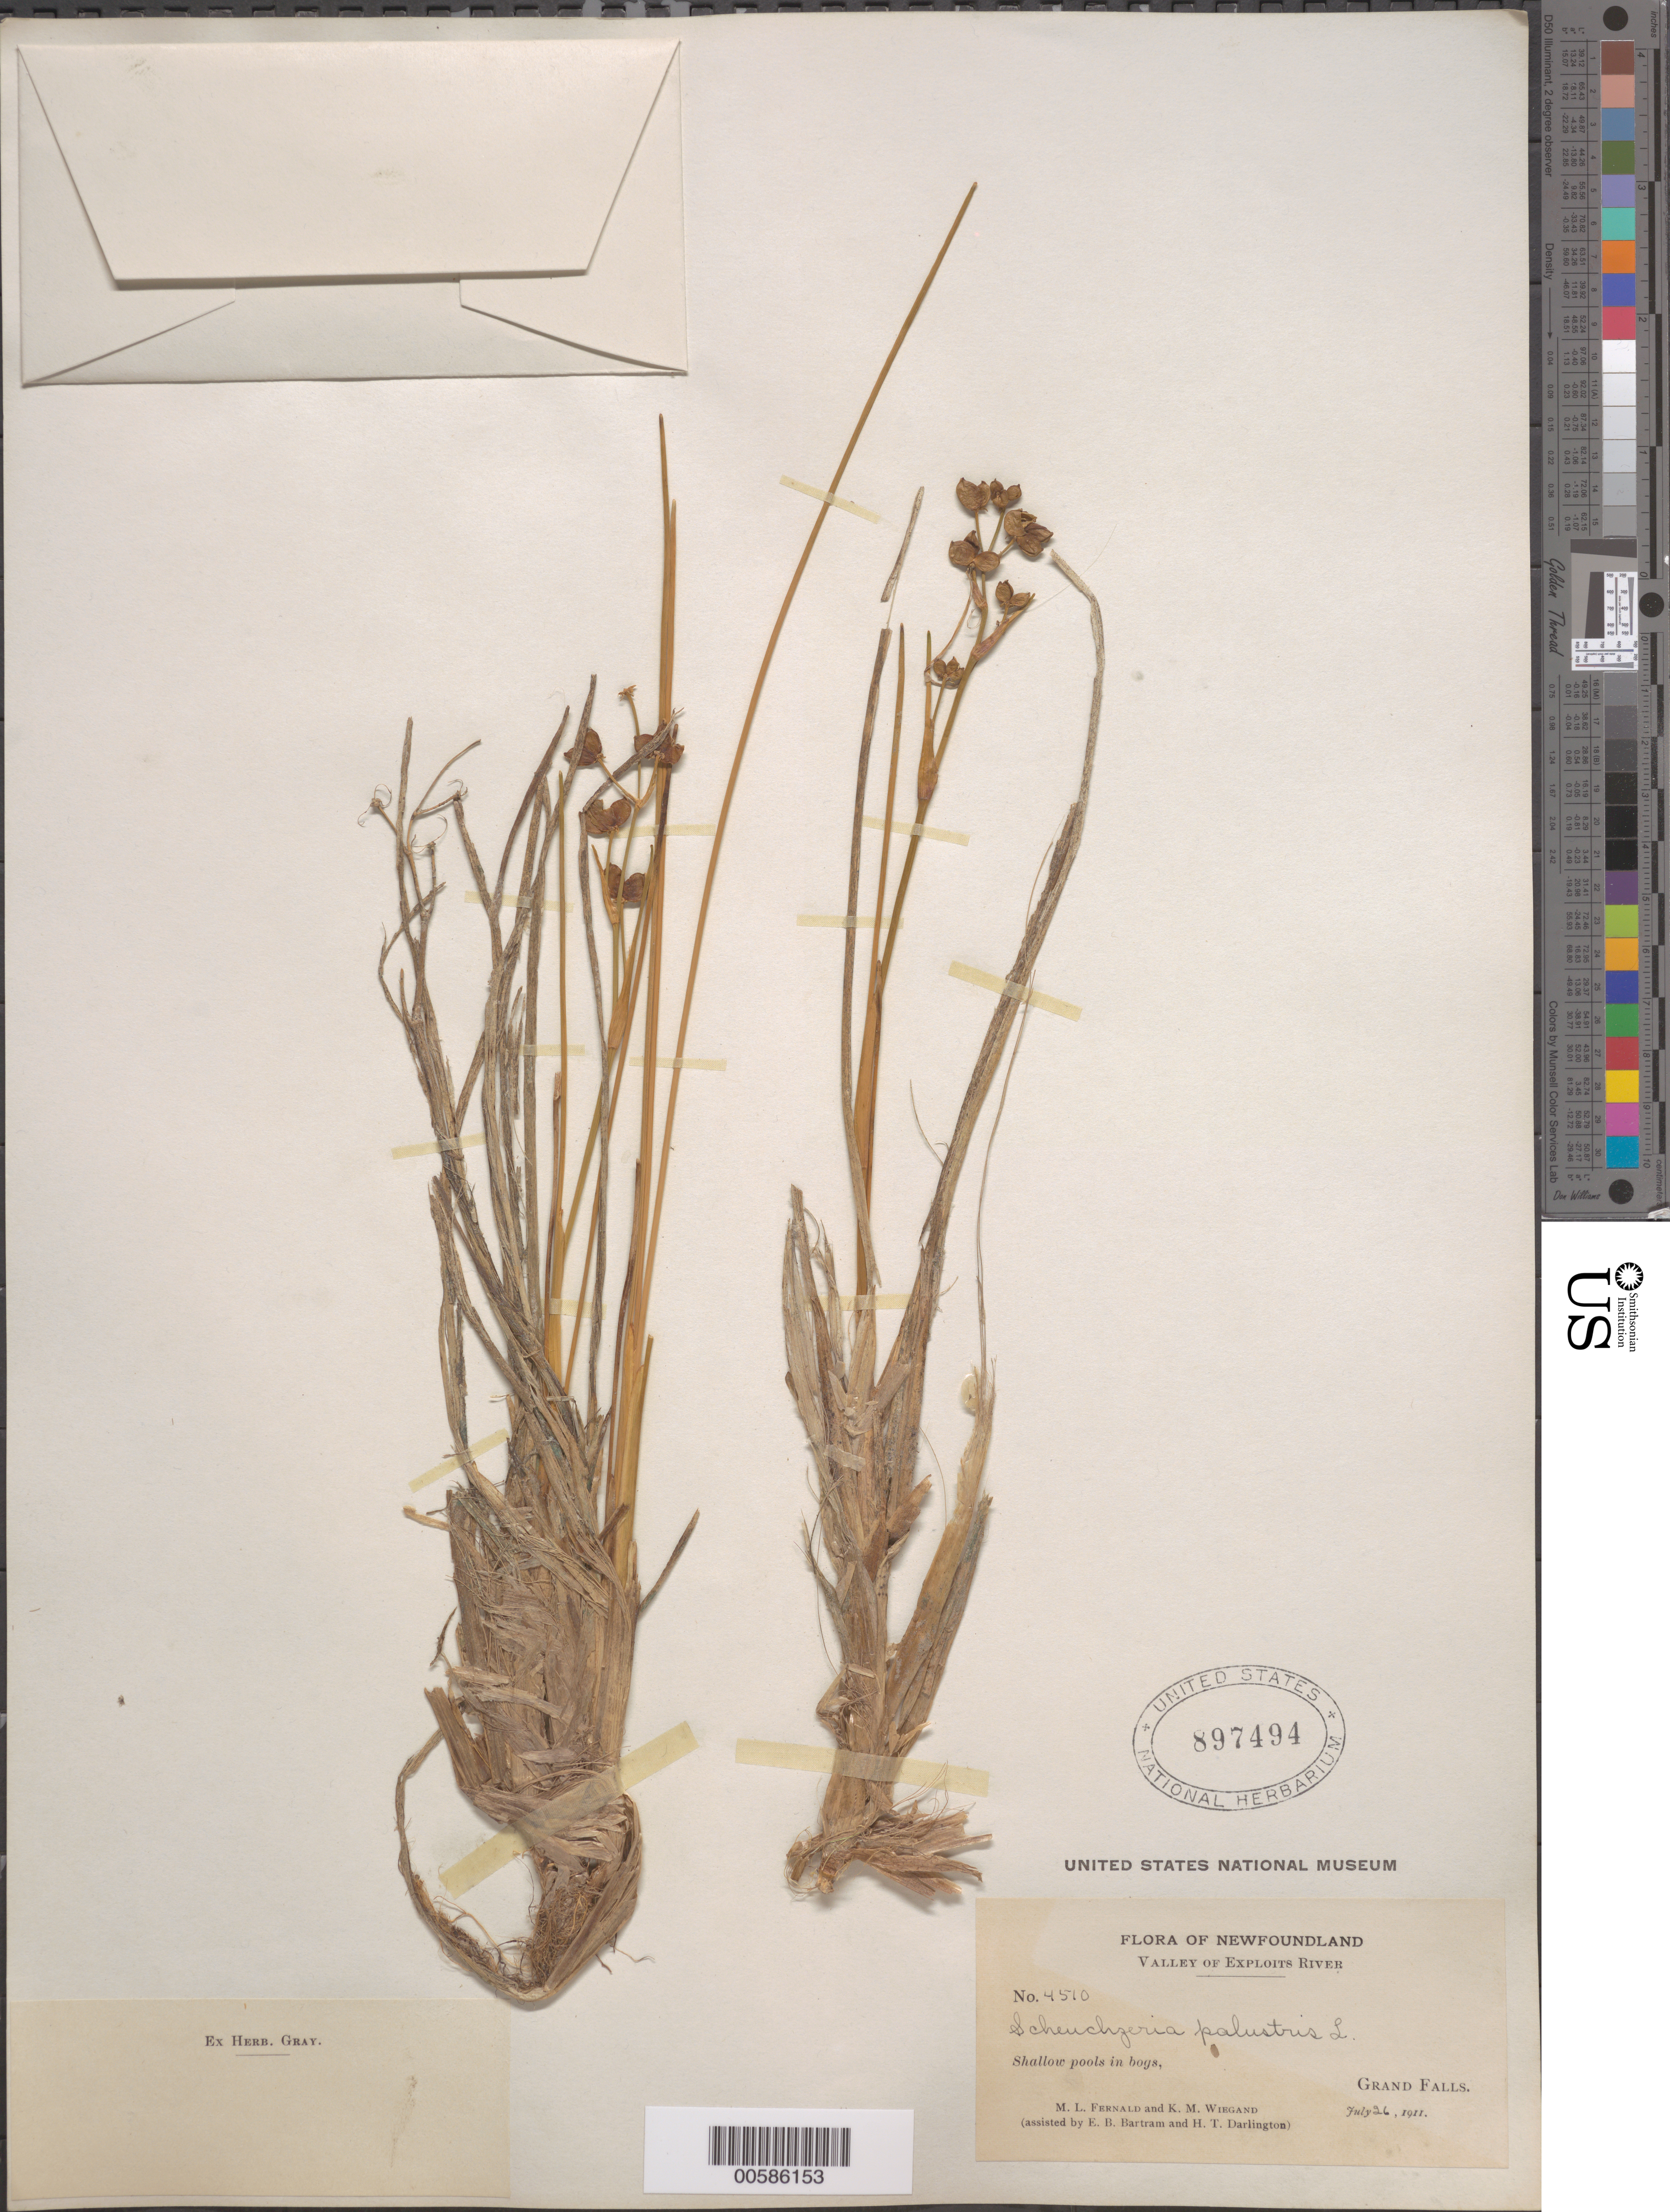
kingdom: Plantae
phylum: Tracheophyta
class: Liliopsida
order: Alismatales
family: Scheuchzeriaceae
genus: Scheuchzeria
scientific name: Scheuchzeria palustris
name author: L.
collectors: M. L. Fernald, K. M. Wiegand, E. B. Bartram & H. Darlington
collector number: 4510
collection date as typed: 26 Jul 1911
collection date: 1911-07-26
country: Canada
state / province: Newfoundland and Labrador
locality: Grand Falls, Valley of Exploits River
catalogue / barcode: US 897494